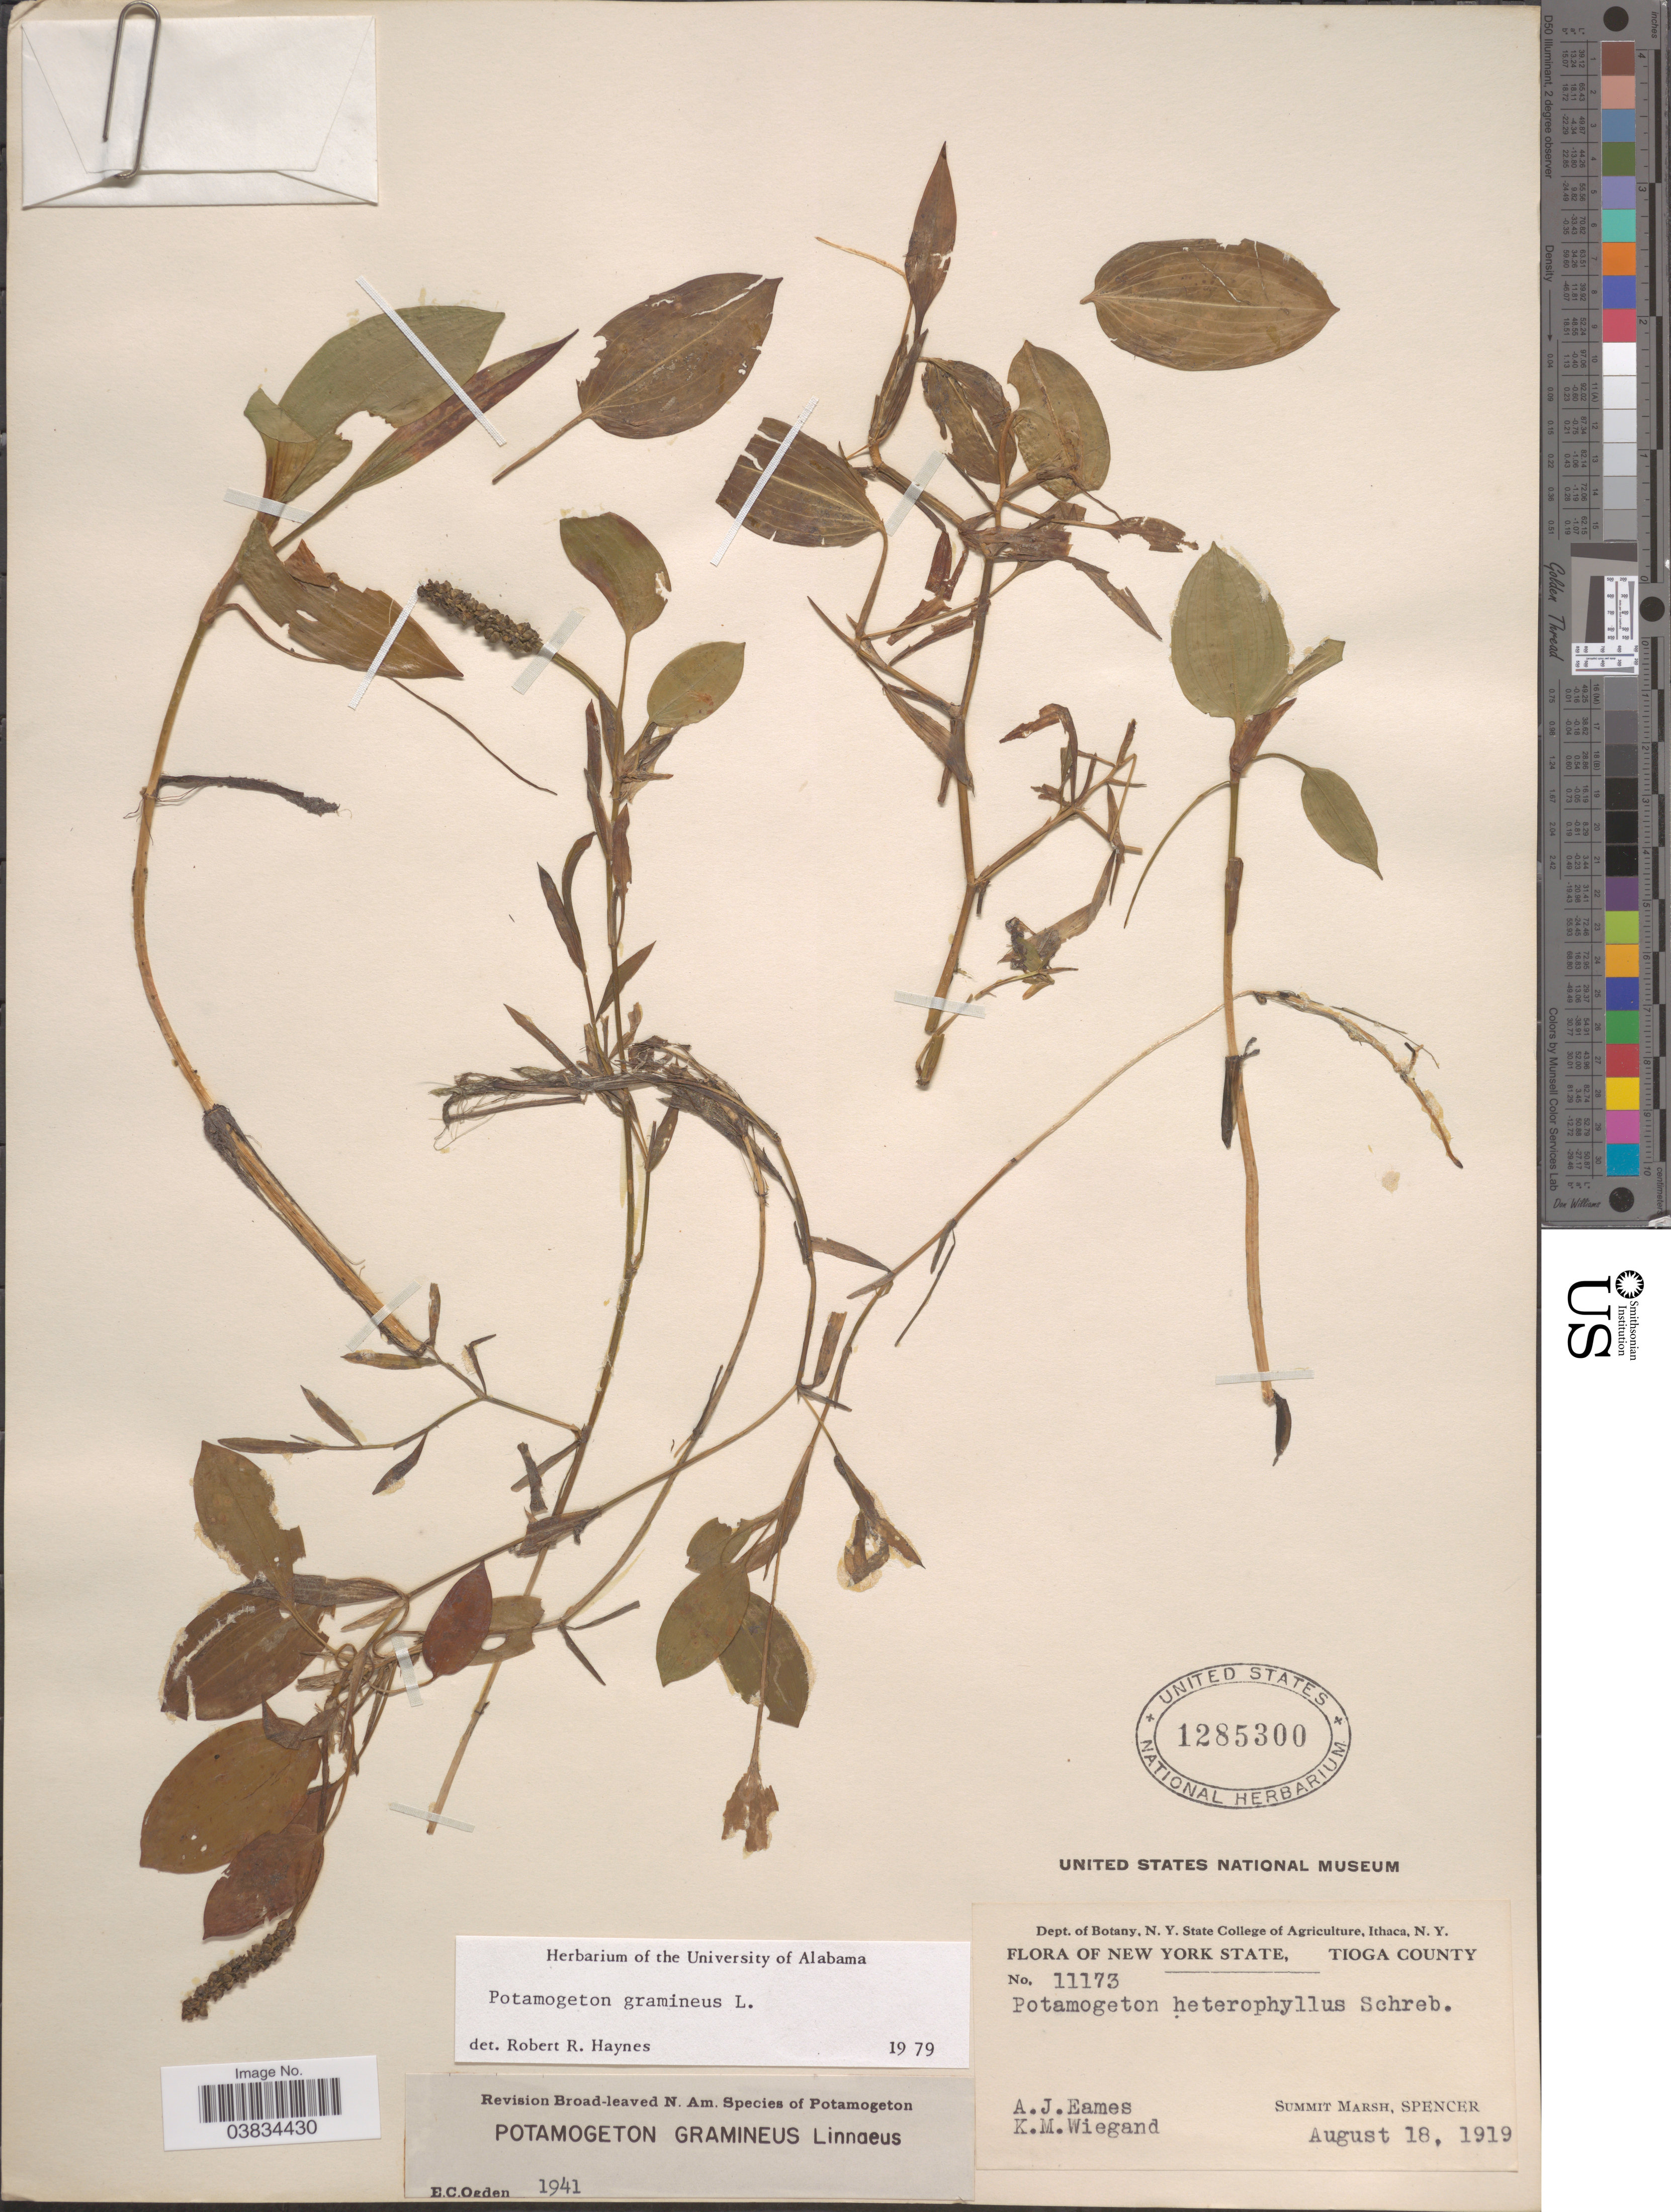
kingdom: Plantae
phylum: Tracheophyta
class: Liliopsida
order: Alismatales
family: Potamogetonaceae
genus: Potamogeton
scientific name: Potamogeton gramineus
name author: L.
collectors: A. J. Eames & K. M. Wiegand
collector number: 11173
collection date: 1919-08-18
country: United States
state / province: New York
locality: Tioga County. Summit Marsh, Spencer.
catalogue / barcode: US 1285300